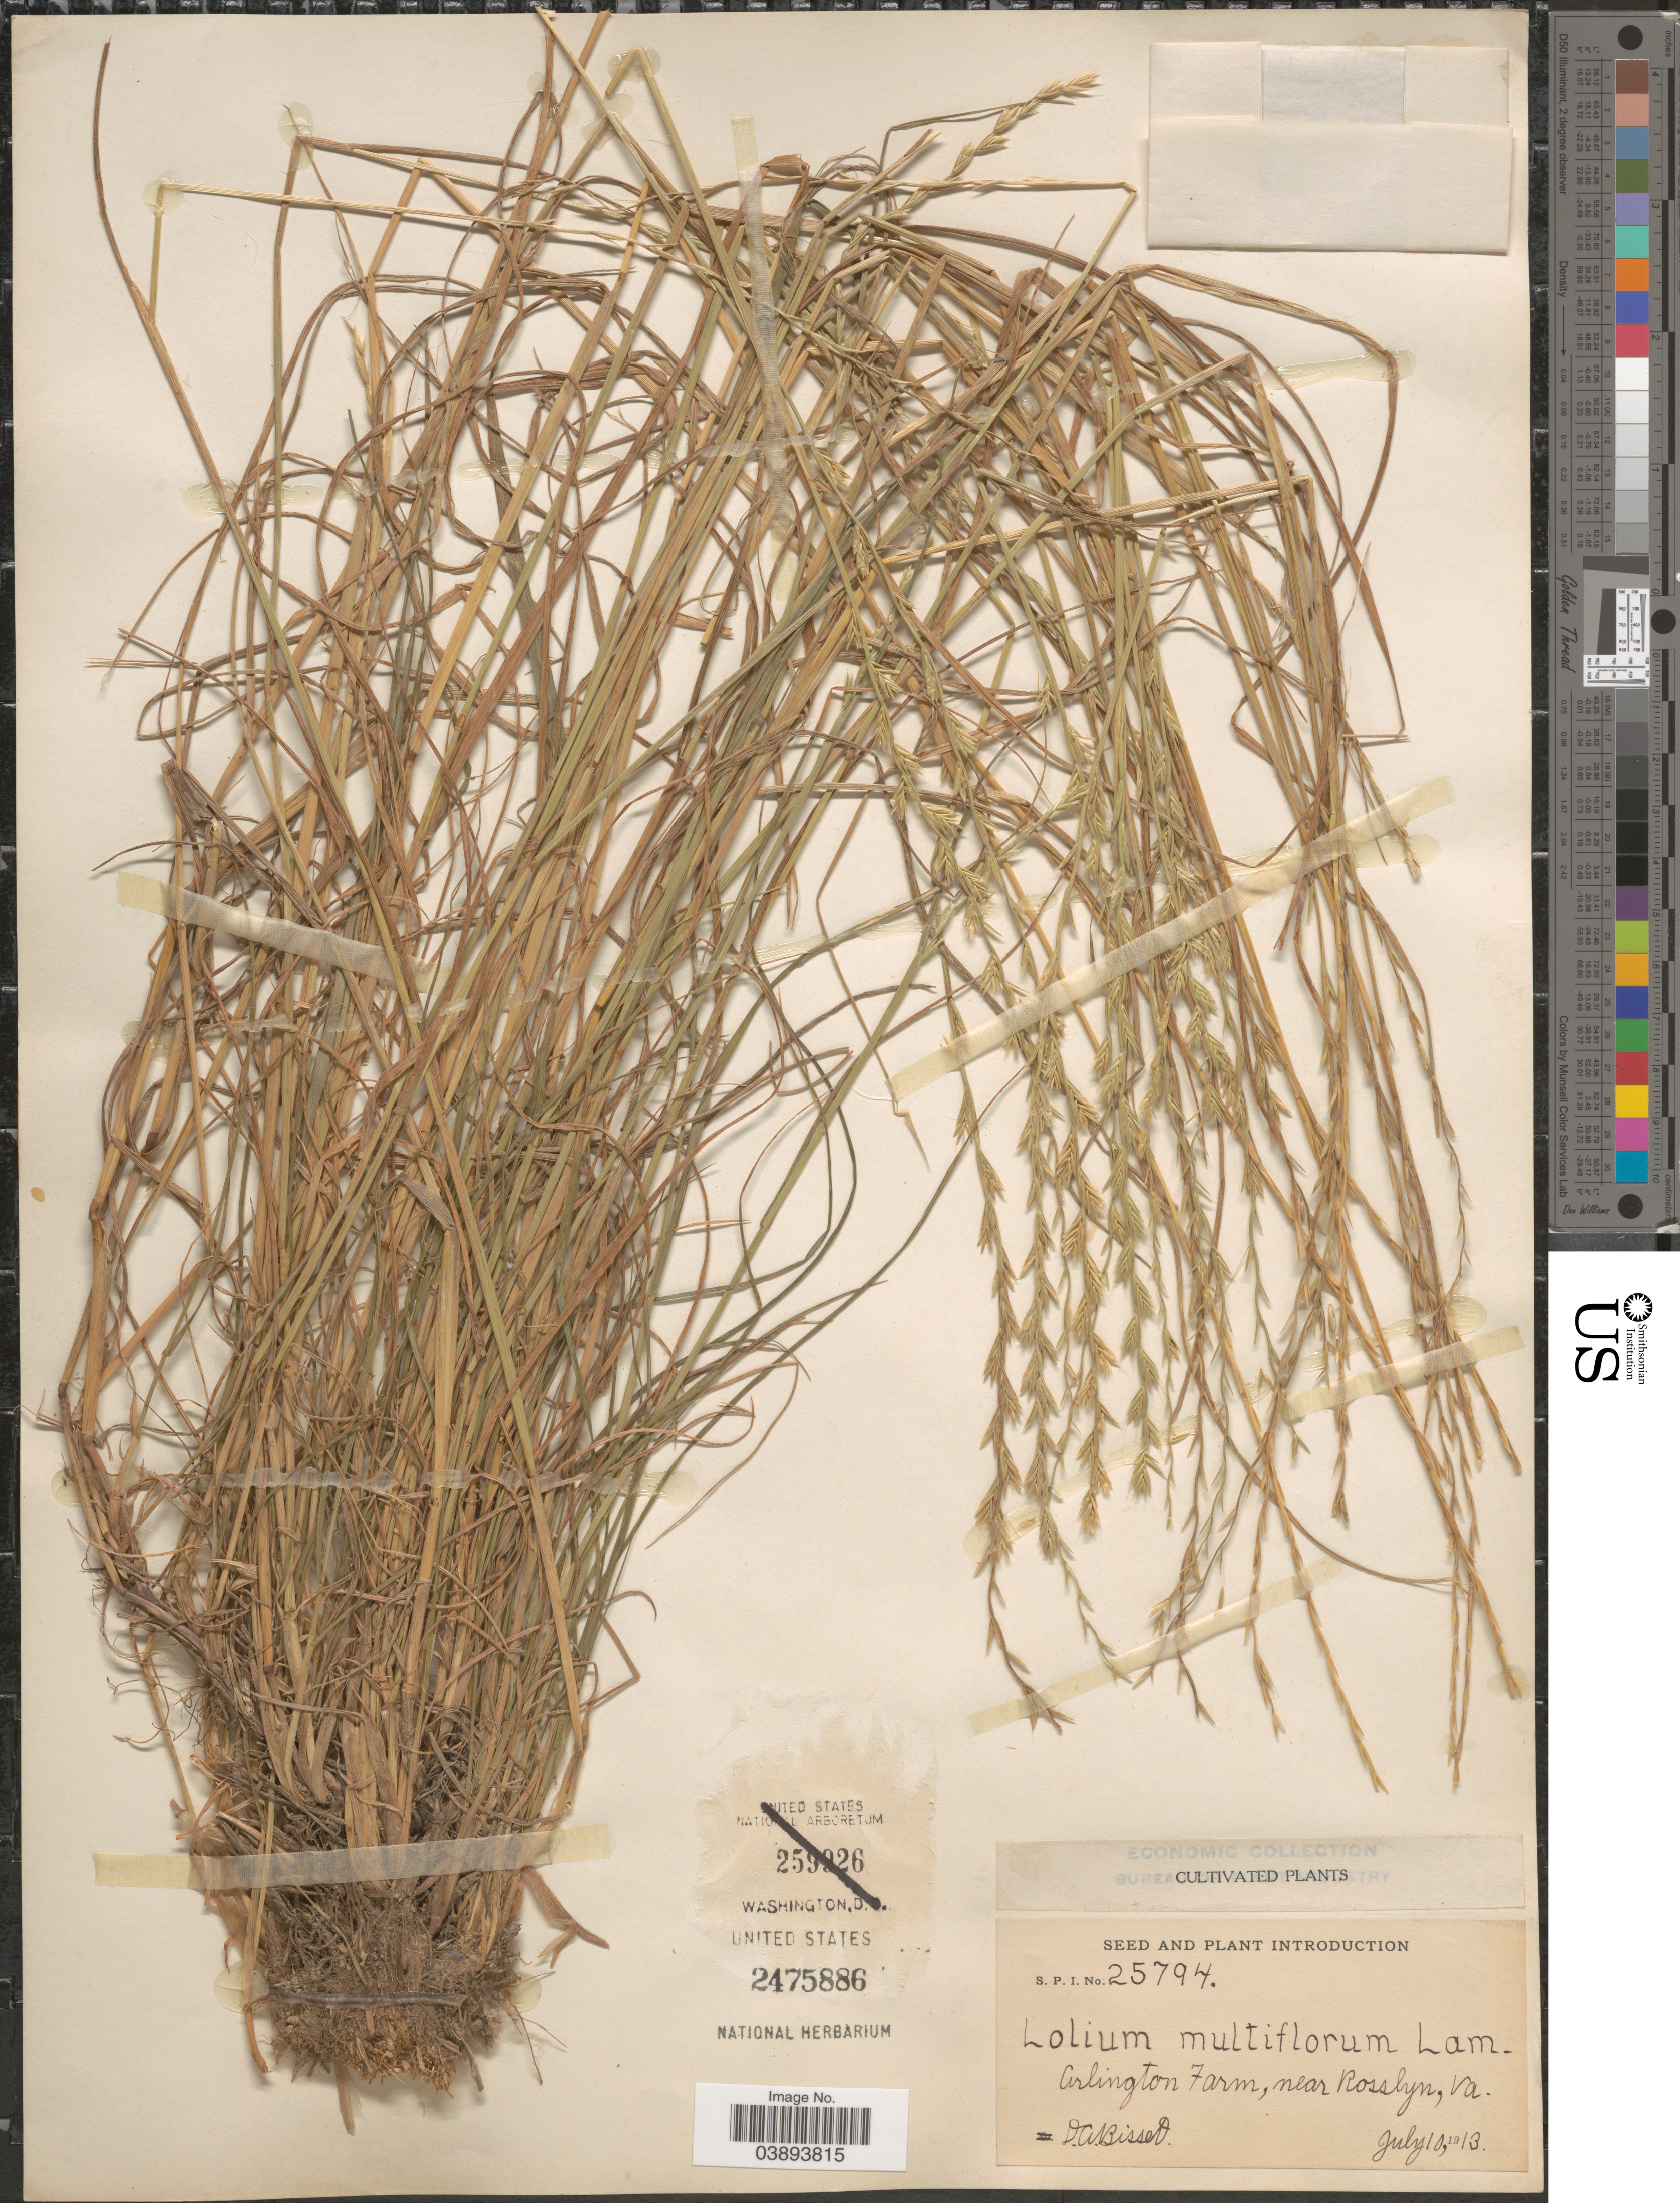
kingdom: Plantae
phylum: Tracheophyta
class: Liliopsida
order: Poales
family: Poaceae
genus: Lolium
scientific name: Lolium multiflorum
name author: Lam.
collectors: D. Bissett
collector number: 25794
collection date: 1913-07-10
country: United States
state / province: Virginia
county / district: Arlington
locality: Arlington Farm, near Rosslyn.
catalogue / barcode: US 2475886